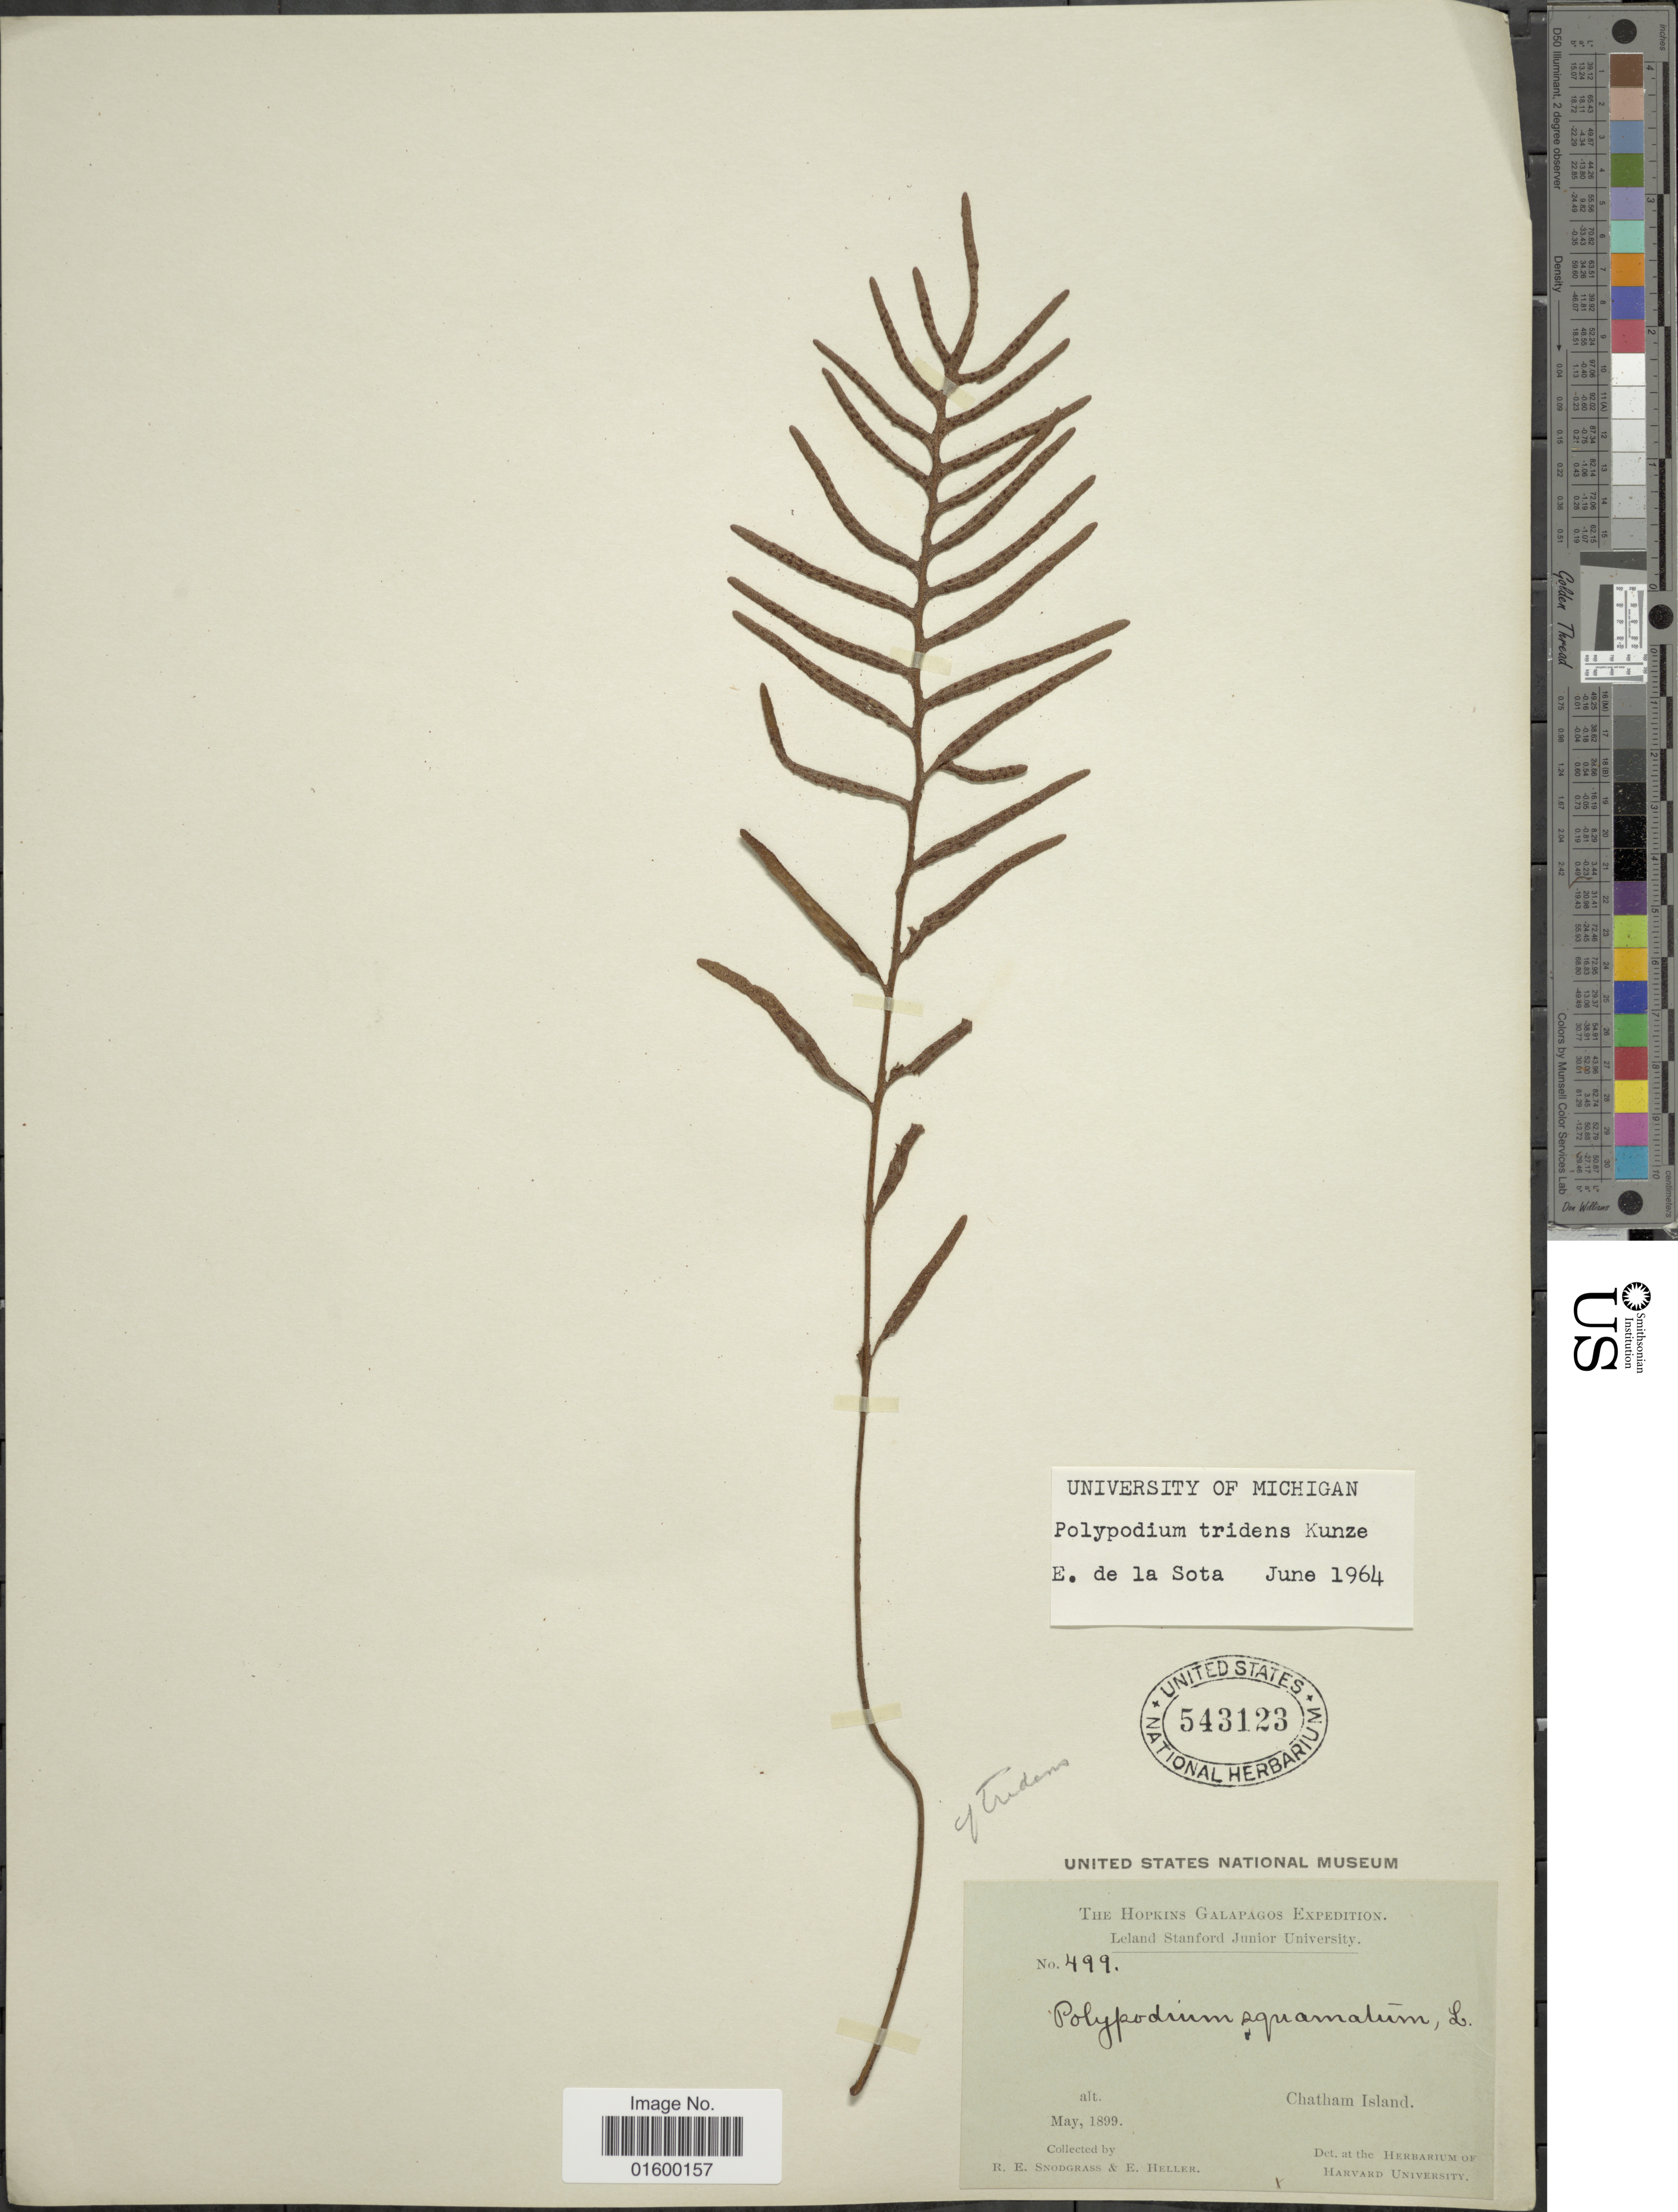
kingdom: Plantae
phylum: Tracheophyta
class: Polypodiopsida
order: Polypodiales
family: Polypodiaceae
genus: Pleopeltis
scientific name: Pleopeltis tridens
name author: J. Sm.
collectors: R. E. Snodgrass & E. Heller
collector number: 499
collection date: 1899-05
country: Ecuador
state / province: Colón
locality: Galapagos, Chatham Island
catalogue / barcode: US 543123